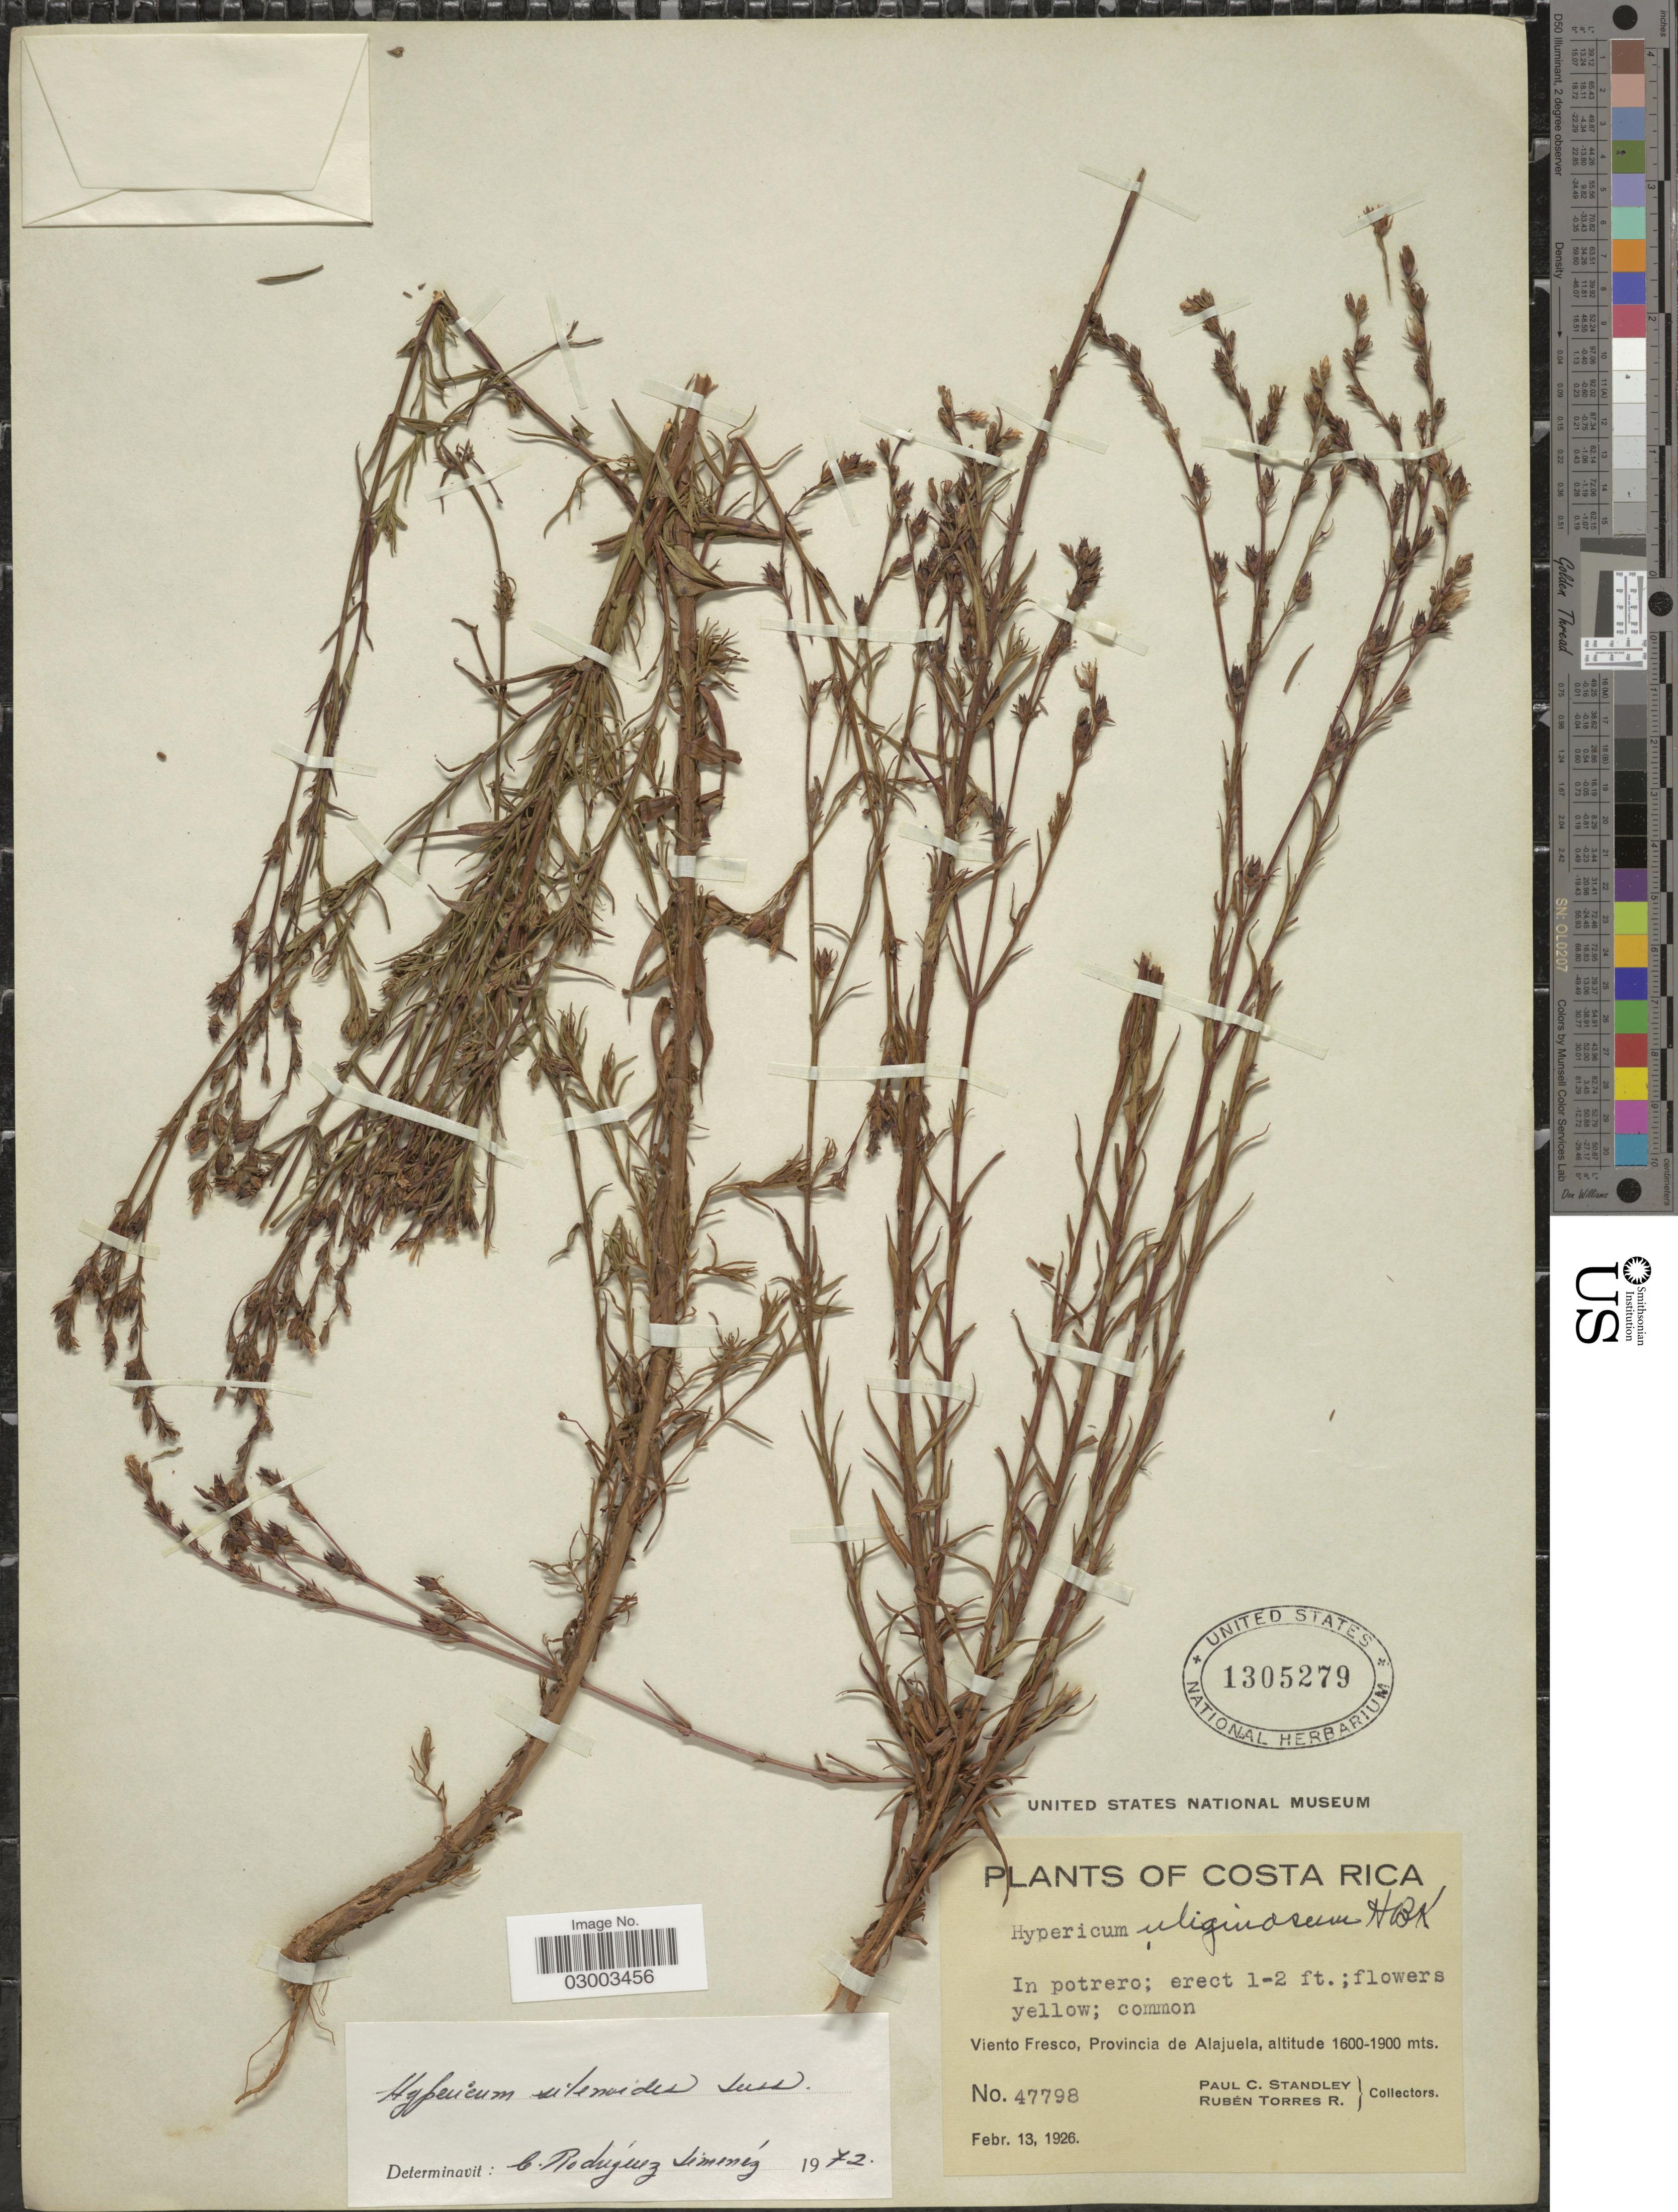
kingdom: Plantae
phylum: Tracheophyta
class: Magnoliopsida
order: Malpighiales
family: Hypericaceae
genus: Hypericum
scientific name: Hypericum silenoides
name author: Juss.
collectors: P. C. Standley & R. Torres Rojas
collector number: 47798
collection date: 1926-02-13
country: Costa Rica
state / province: Alajuela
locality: Viento Fresco.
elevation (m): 1600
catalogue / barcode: US 1305279